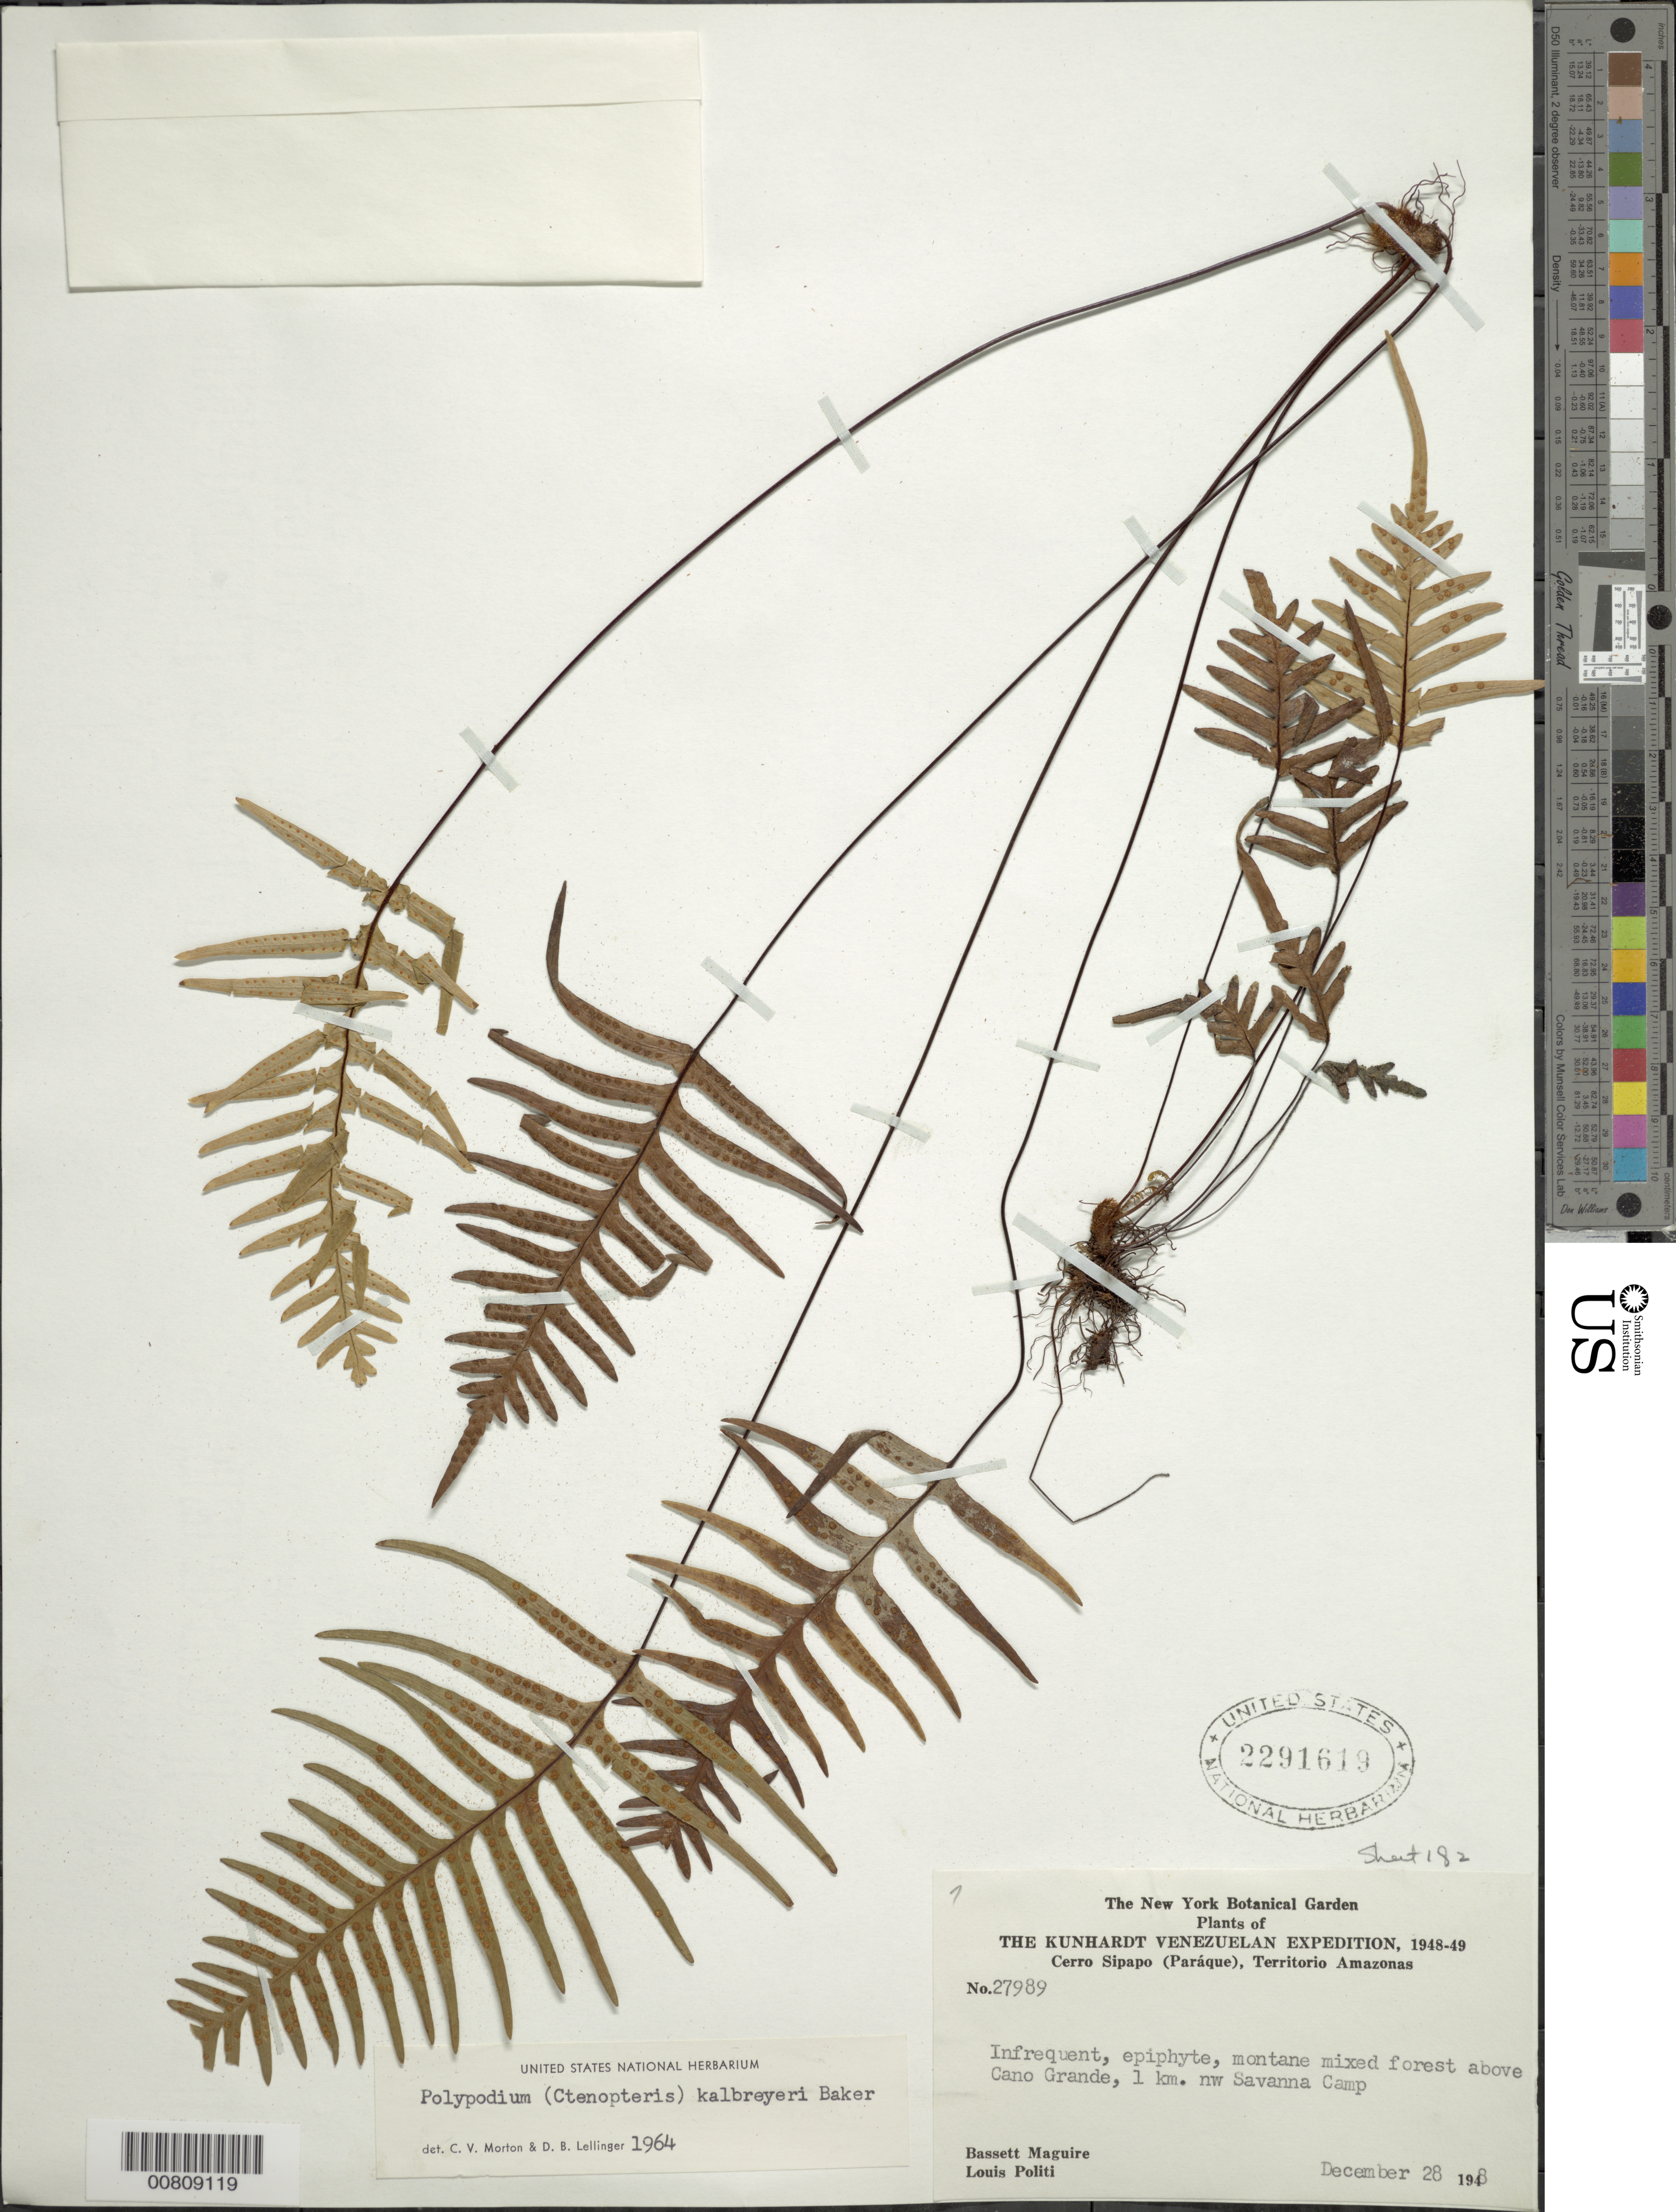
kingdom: Plantae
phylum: Tracheophyta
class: Polypodiopsida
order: Polypodiales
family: Polypodiaceae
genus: Ceradenia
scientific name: Ceradenia kalbreyeri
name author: (Baker) L.E. Bishop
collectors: B. Maguire & L. Politi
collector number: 27989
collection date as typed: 28-Dec-48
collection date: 1948-12-28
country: Venezuela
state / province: Amazonas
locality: Cerro Sipapo (Paráque), Caño Grande, 1 km NW of Savanna Camp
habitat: Montane mixed forest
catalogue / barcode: US 2291619